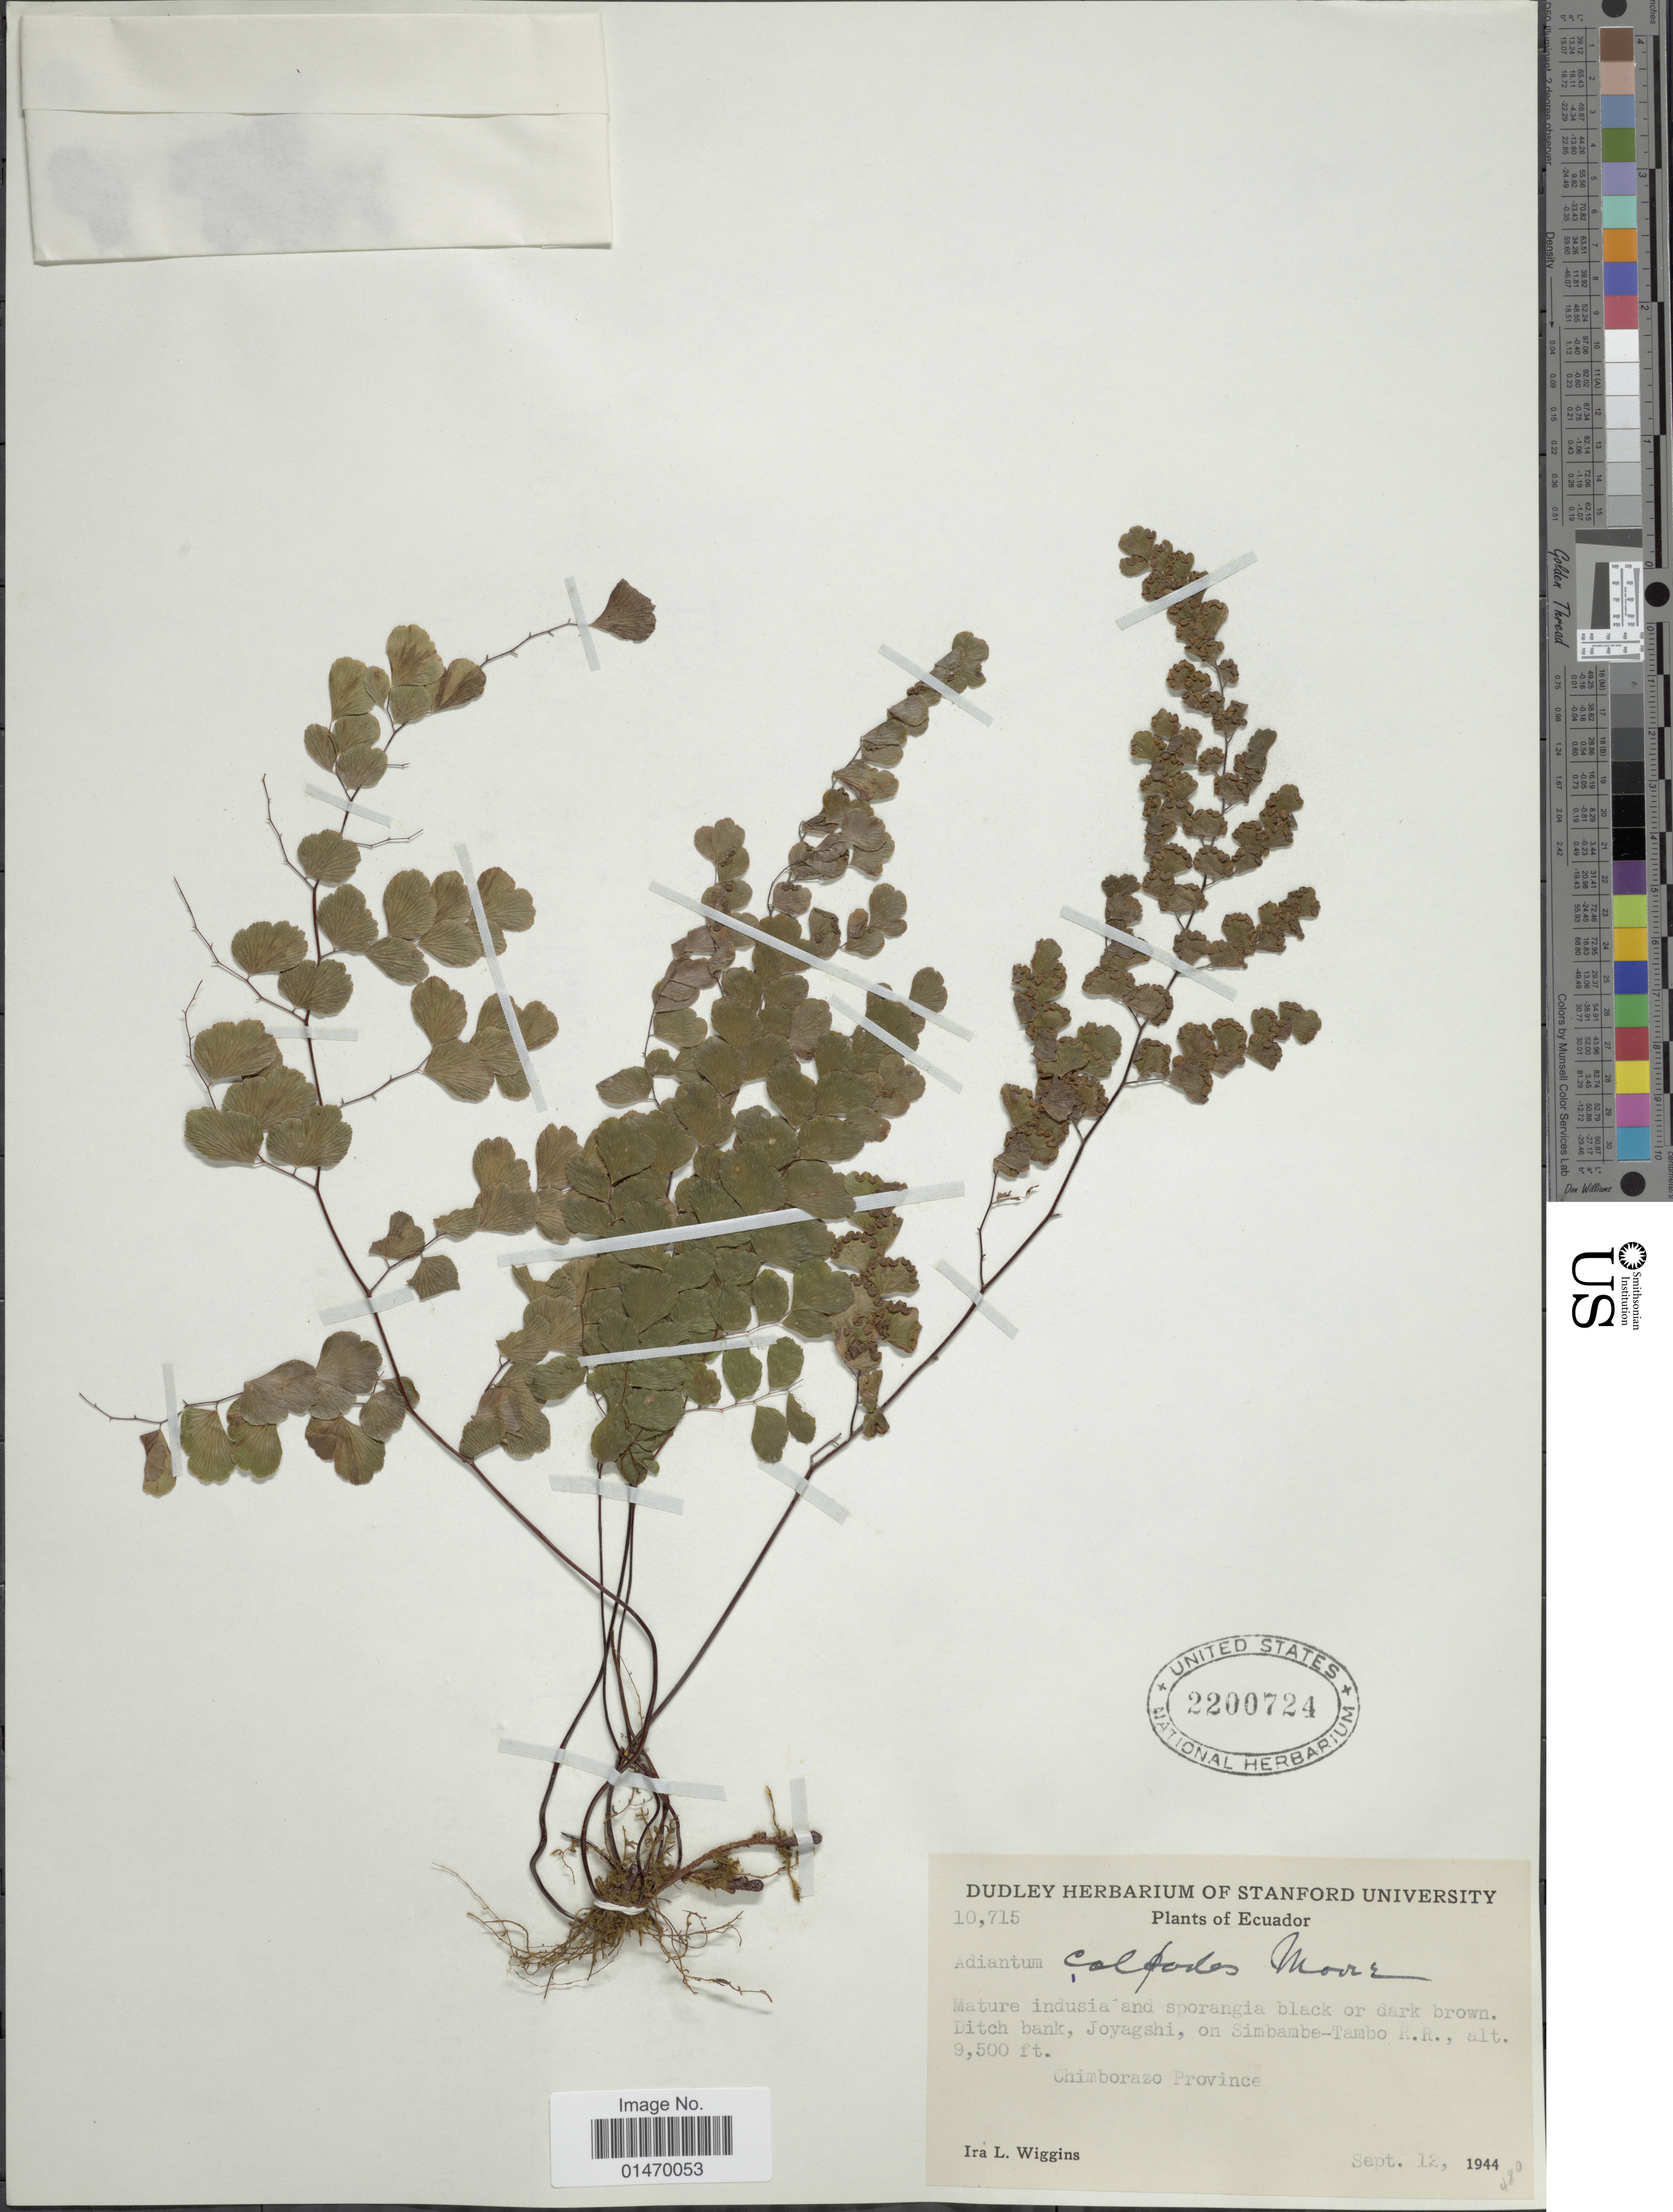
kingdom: Plantae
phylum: Tracheophyta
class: Polypodiopsida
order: Polypodiales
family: Pteridaceae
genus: Adiantum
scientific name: Adiantum colpodes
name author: T. Moore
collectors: I. L. Wiggins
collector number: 10715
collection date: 1944-09-12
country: Ecuador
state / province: Chimborazo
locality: Ditch bank, Joyagshi, on Simbambe-Tambo.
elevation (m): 2896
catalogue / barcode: US 2200724